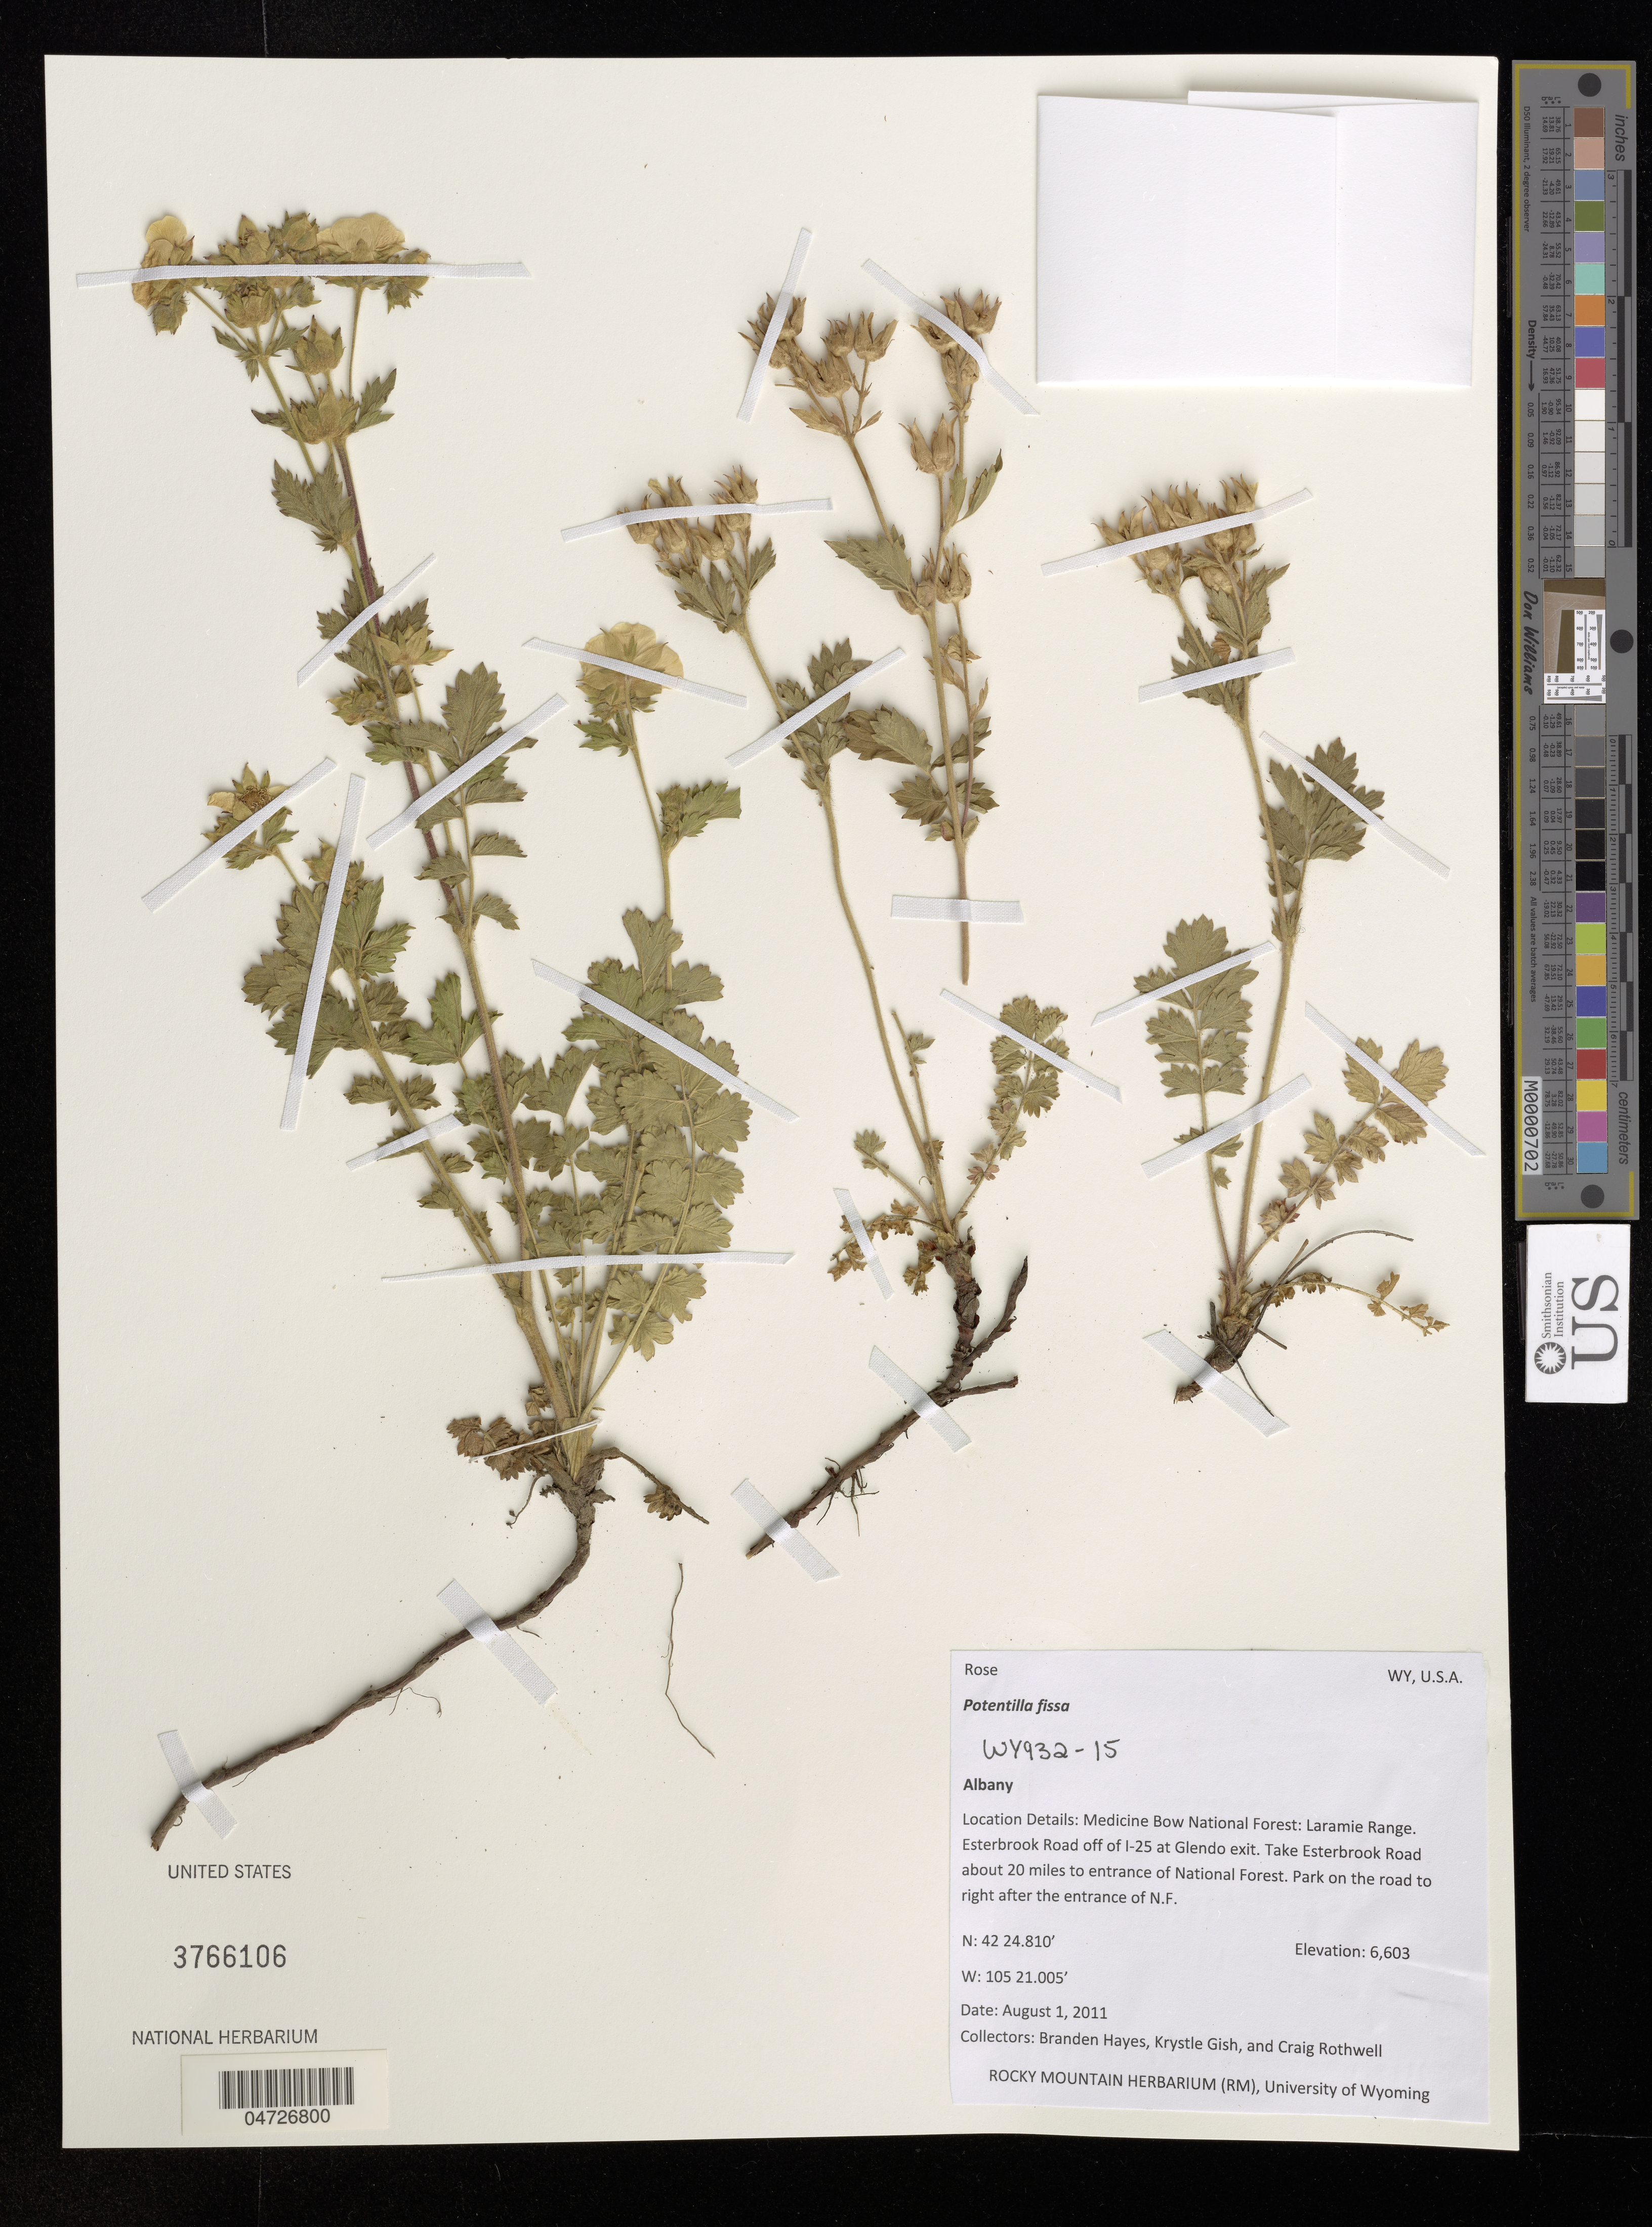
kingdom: Plantae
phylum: Tracheophyta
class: Magnoliopsida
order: Rosales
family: Rosaceae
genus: Potentilla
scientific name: Potentilla fissa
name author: Nutt.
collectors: B. Hayes, K. Gish & C. Rothwell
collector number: WY932-15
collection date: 2011-08-01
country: United States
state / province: Wyoming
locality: Albany. Medicine Bow National Forest: Laramie Range. Esterbrook Road off of I-25 at Glendo exit. Take Esterbrook Road about 20 miles to entrance of National Forest. Park on the road to right after the entrance of N.F.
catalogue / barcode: US 3766106